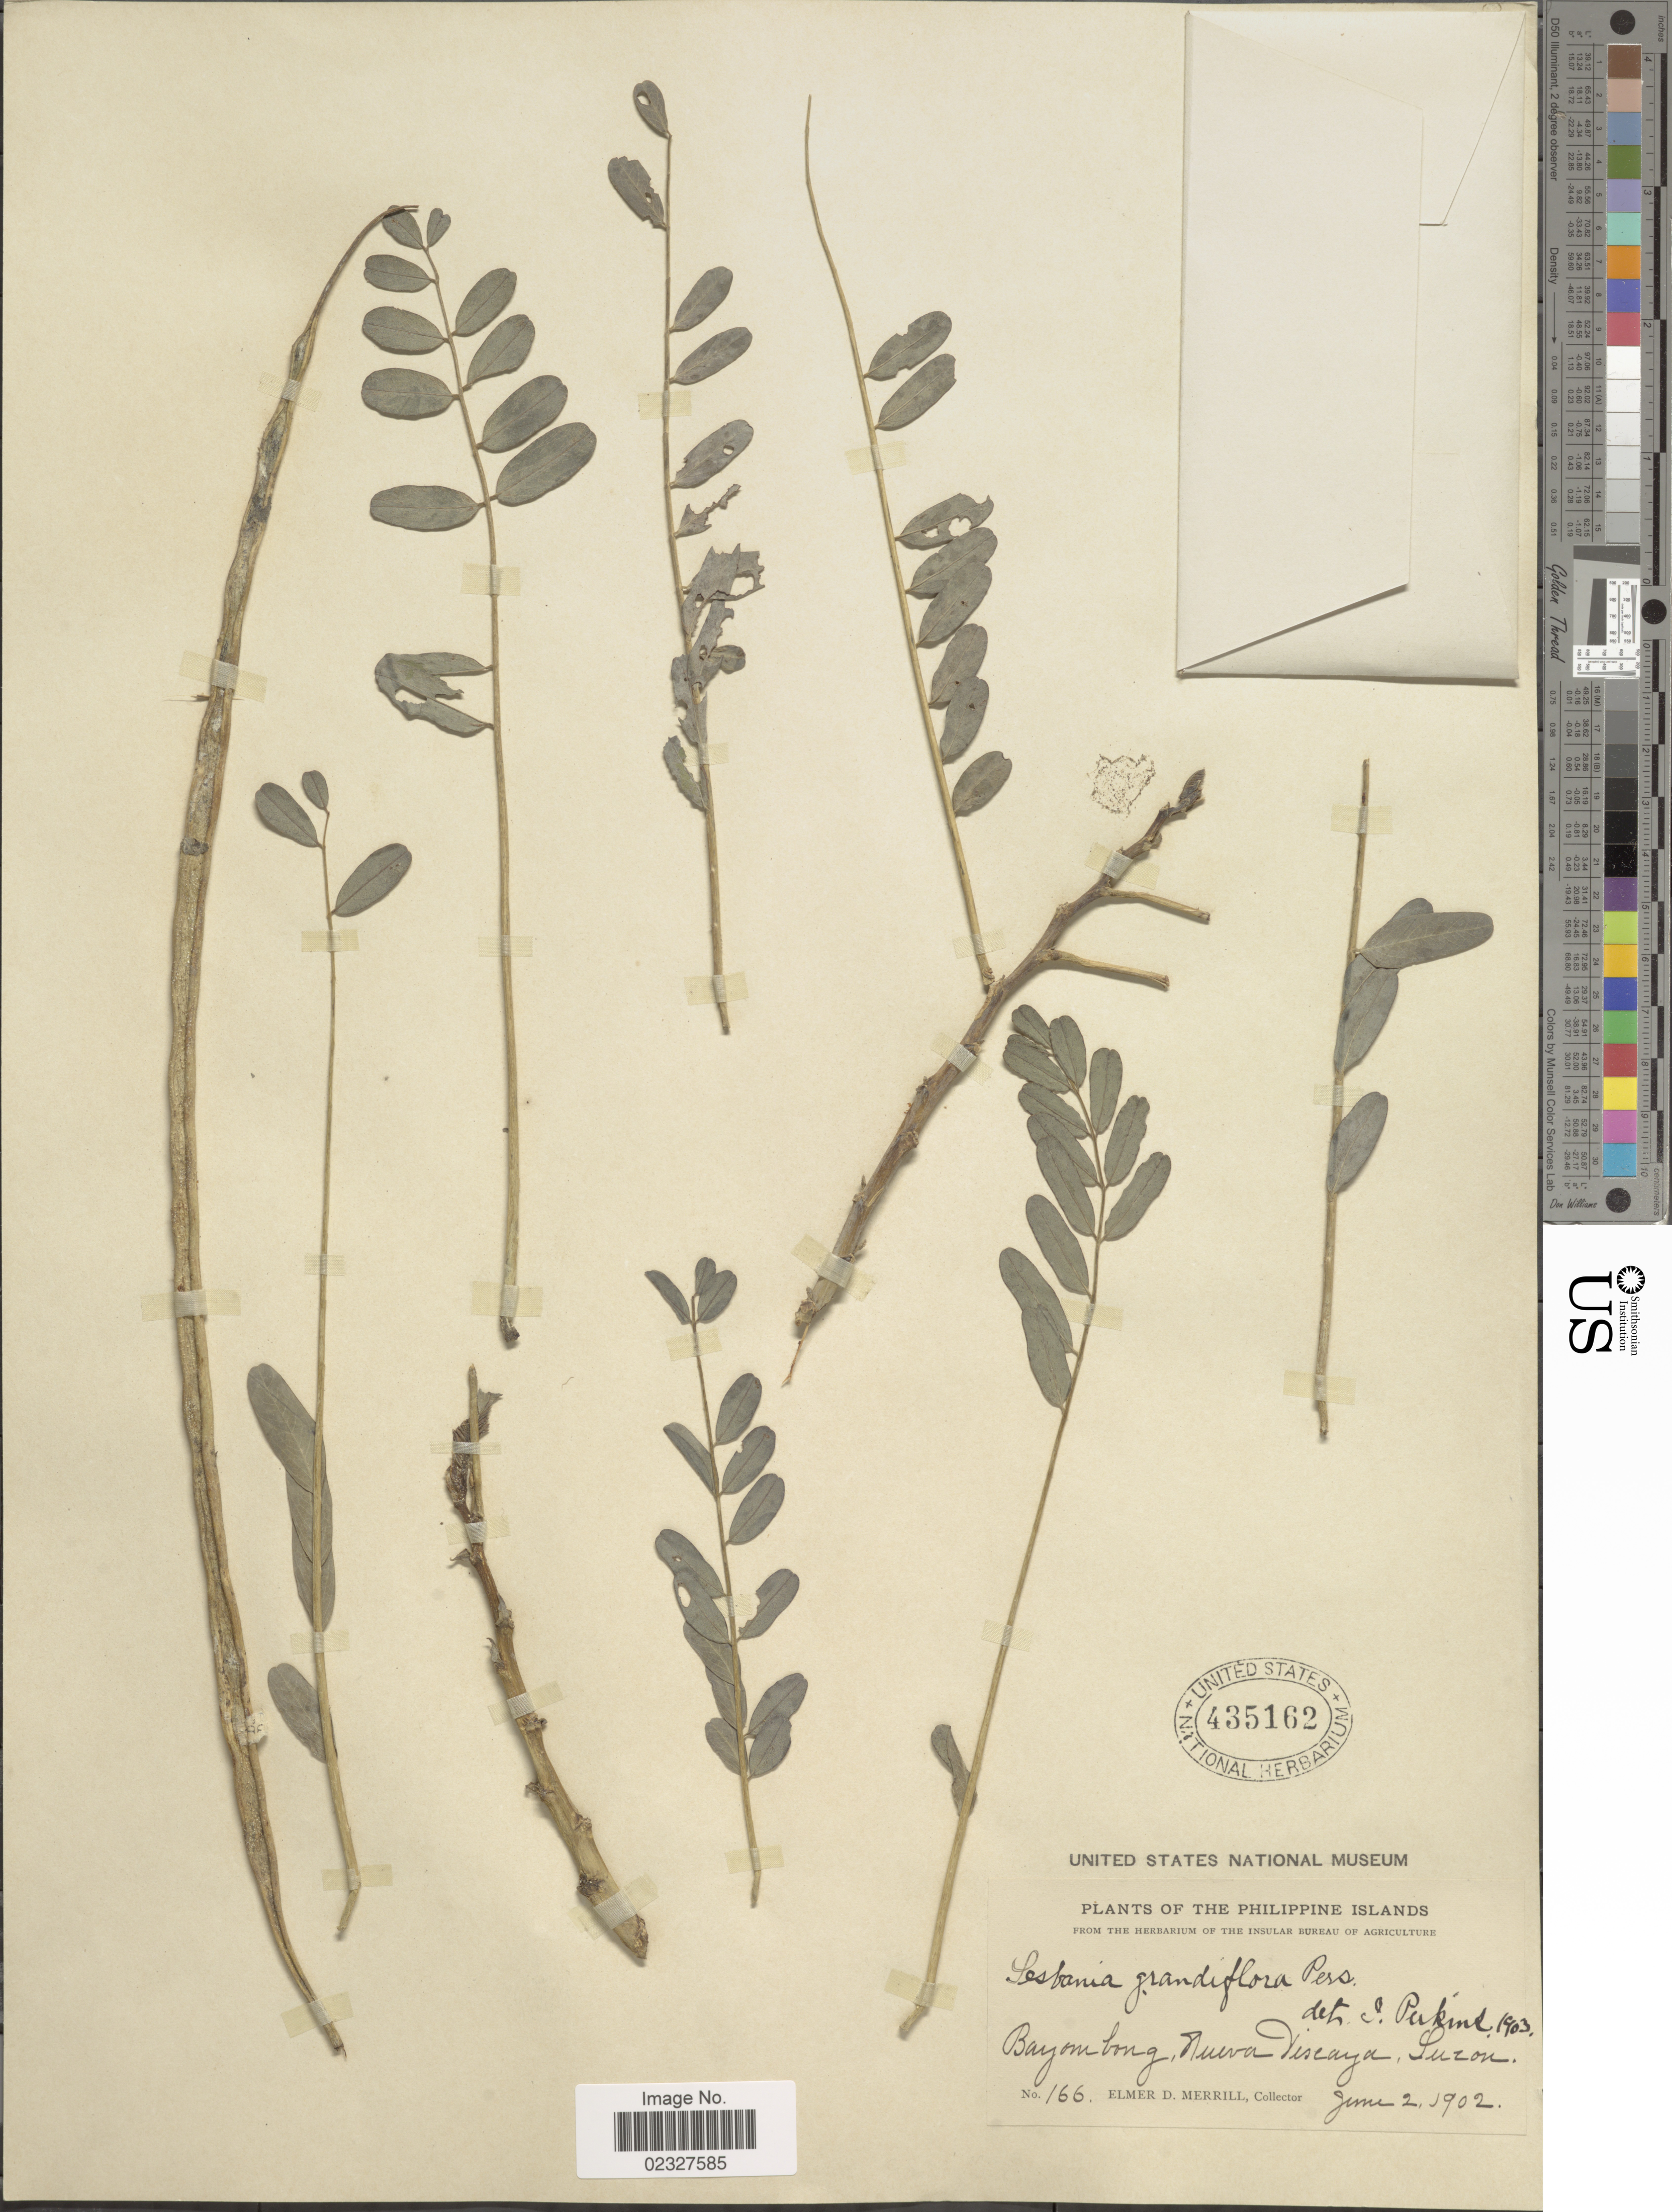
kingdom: Plantae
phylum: Tracheophyta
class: Magnoliopsida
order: Fabales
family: Fabaceae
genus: Sesbania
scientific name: Sesbania grandiflora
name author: (L.) Poir.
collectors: E. D. Merrill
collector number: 166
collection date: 1902-06-02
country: Philippines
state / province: Cagayan Valley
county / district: Nueva Vizcaya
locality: Bayombong, Nueva Viscaya [Nueva Vizcaya], Luzon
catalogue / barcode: US 435162